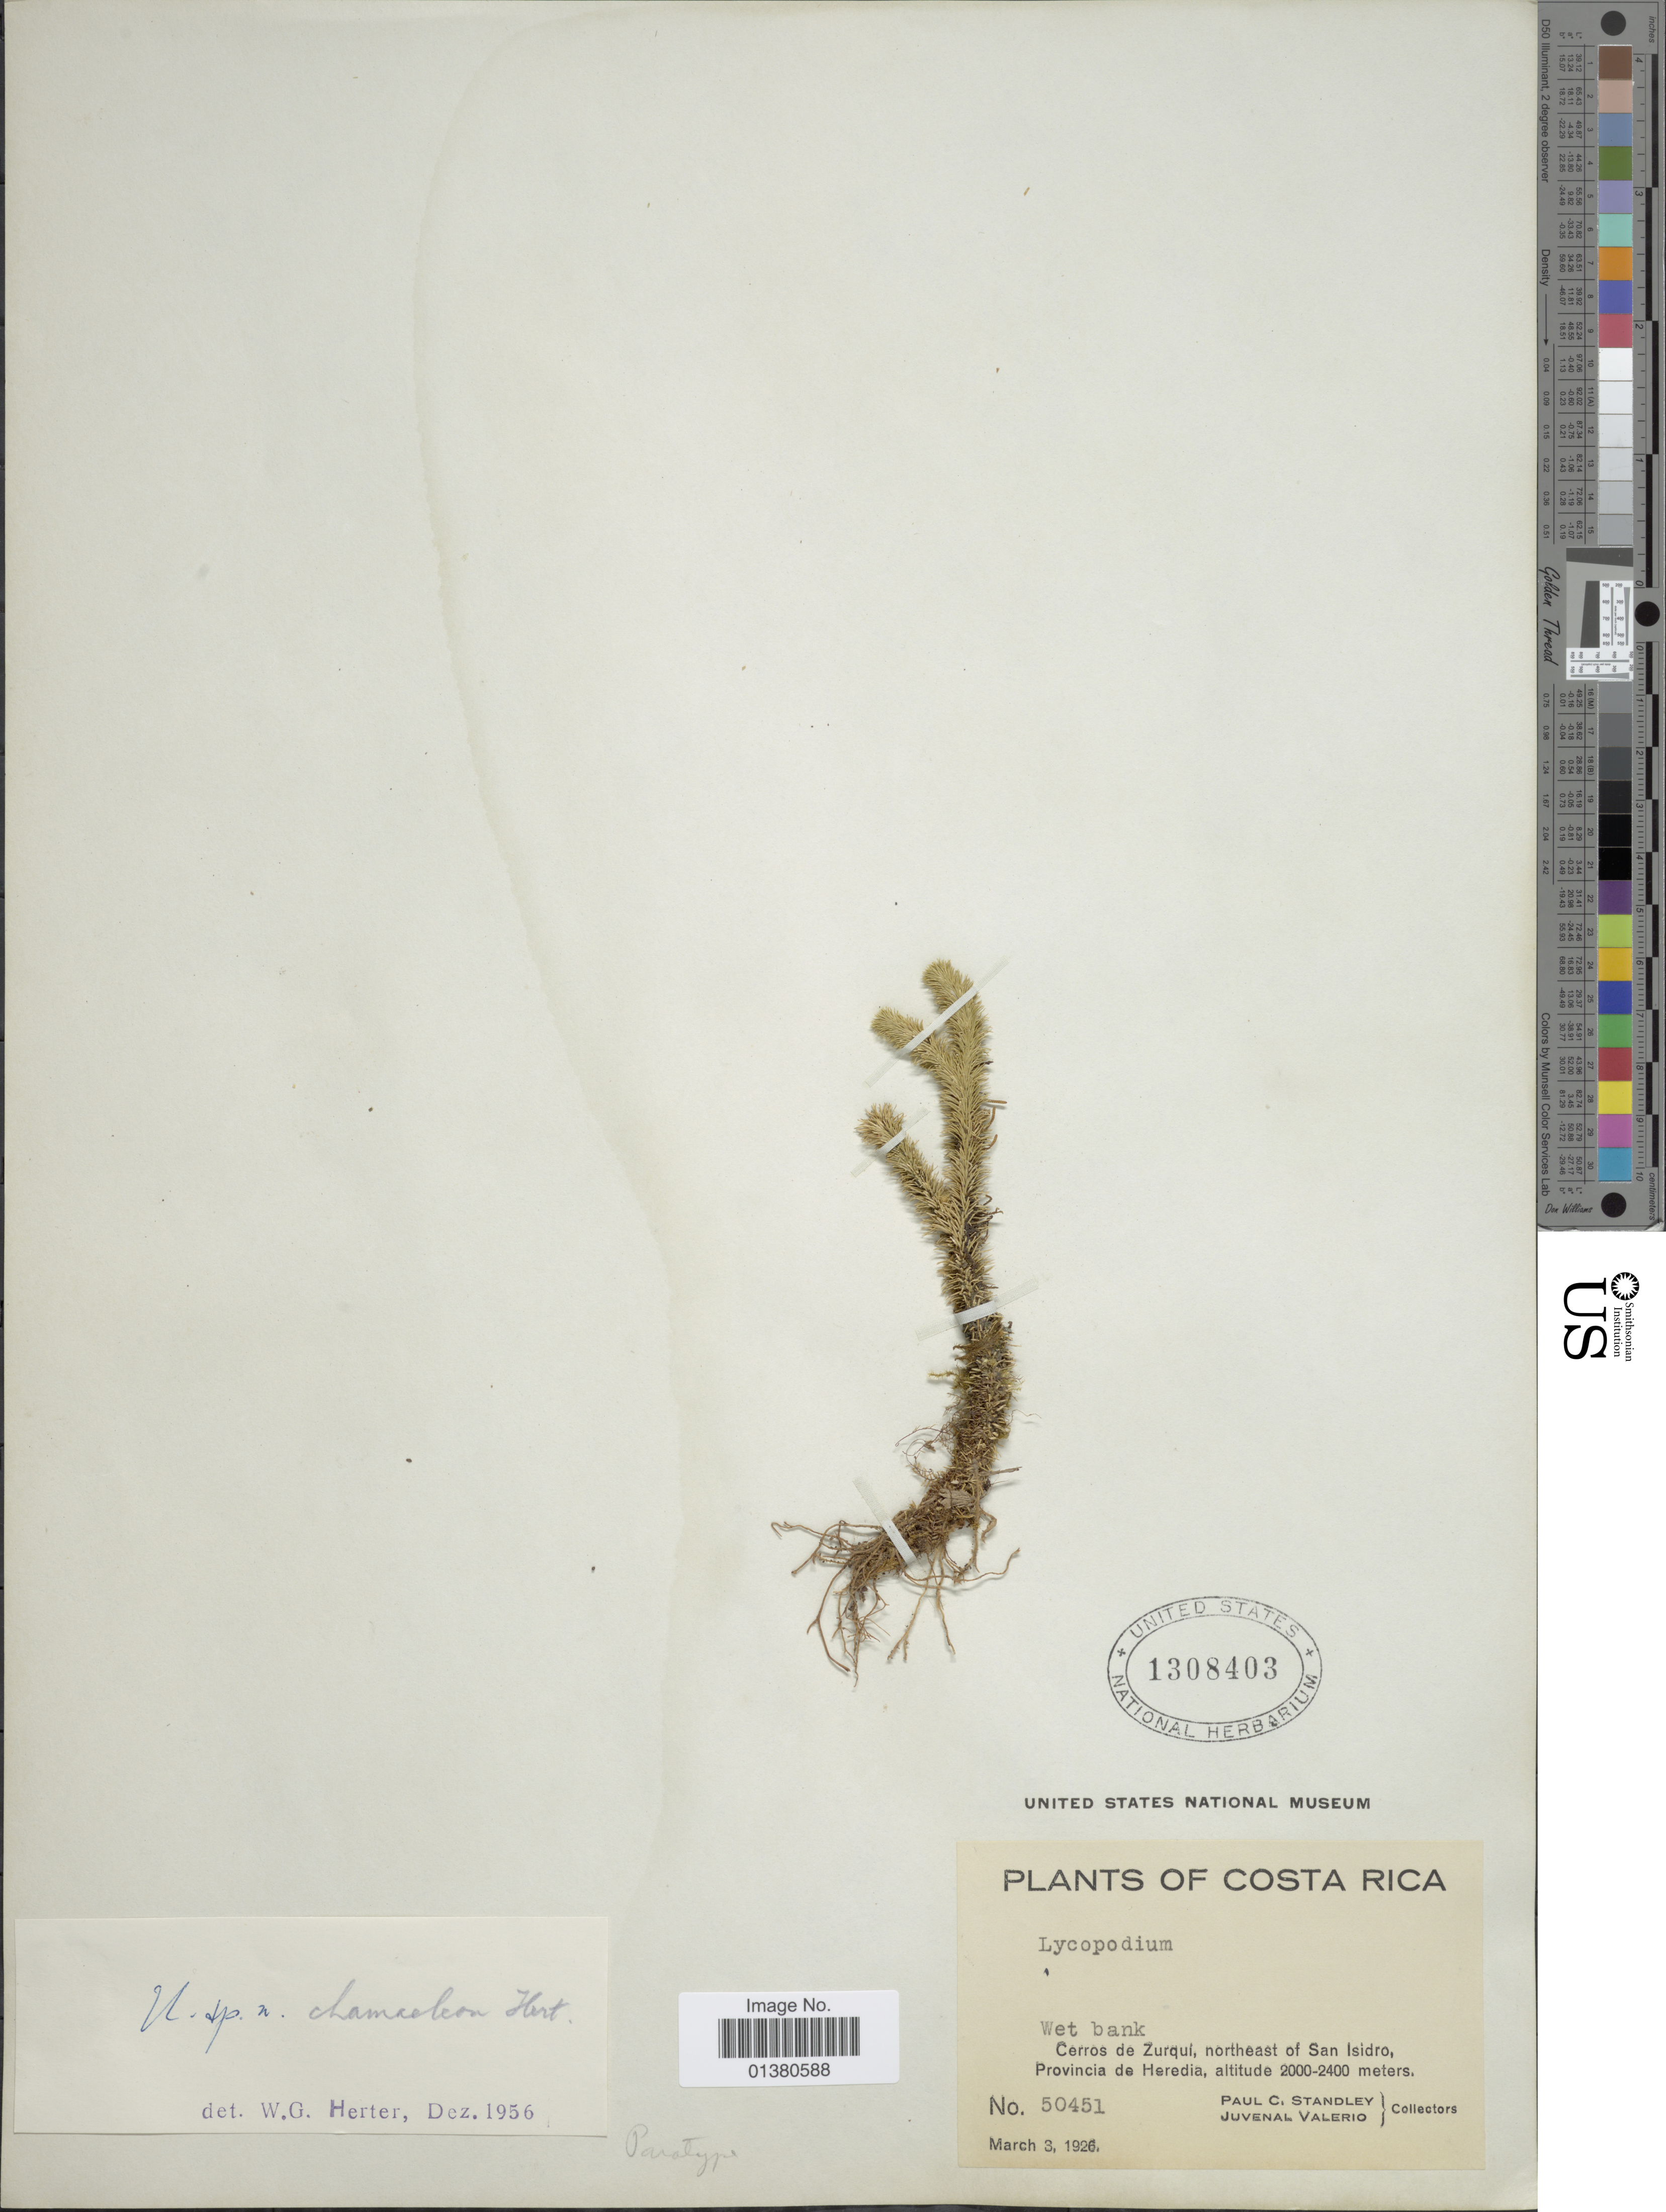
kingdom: Plantae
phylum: Tracheophyta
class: Lycopodiopsida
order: Lycopodiales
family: Lycopodiaceae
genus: Phlegmariurus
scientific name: Phlegmariurus chamaeleon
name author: (Herter) B. Øllg.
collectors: P. C. Standley & J. Valerio R.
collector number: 50451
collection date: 1926-03-03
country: Costa Rica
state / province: Heredia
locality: Cerros de Zurqui, northeast of San Isidro, Provincia de Heredia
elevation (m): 2000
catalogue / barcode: US 1308403